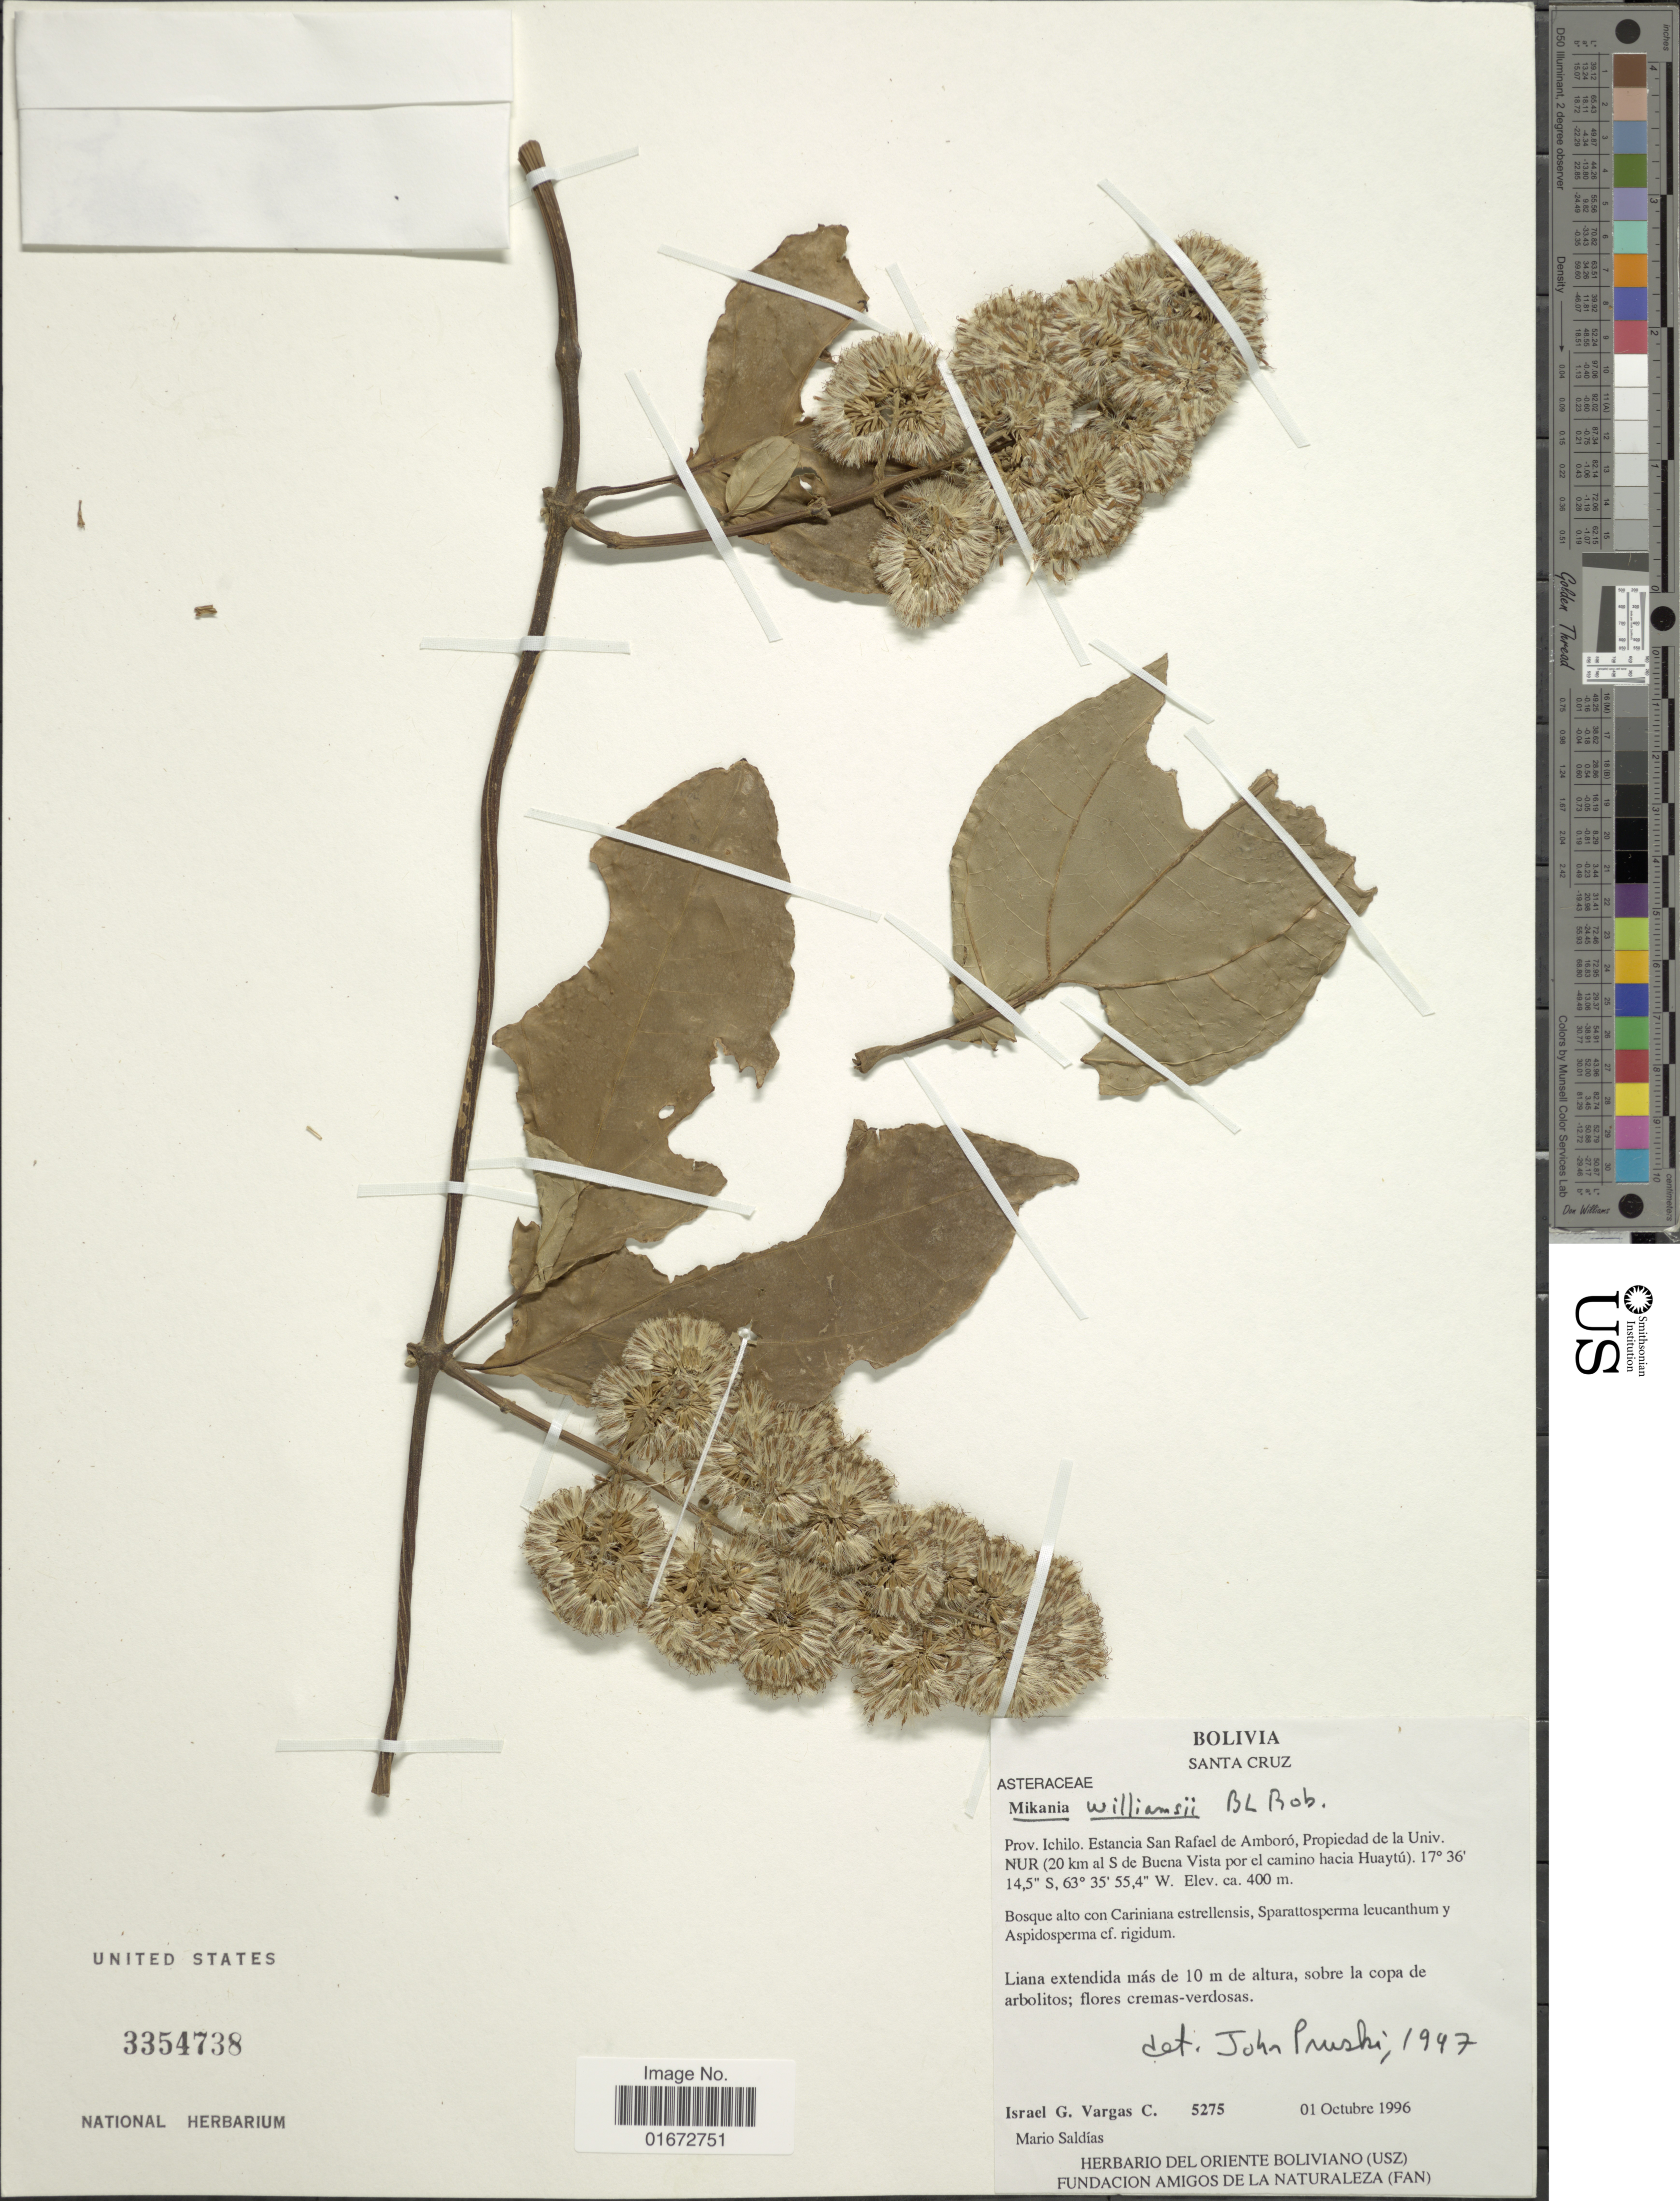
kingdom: Plantae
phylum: Tracheophyta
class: Magnoliopsida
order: Asterales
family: Asteraceae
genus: Mikania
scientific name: Mikania hookeriana var. platyphylla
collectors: I. Vargas C. & M. Saldias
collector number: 5275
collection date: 1996-10-01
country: Bolivia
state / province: Santa Cruz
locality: Prov. Ichilo. Estancia San Rafael de Amboró, Propiedad de la Univ. NUR (20 km al S de Buena Vista por el camino hacia Huaytú)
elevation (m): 400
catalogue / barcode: US 3354738